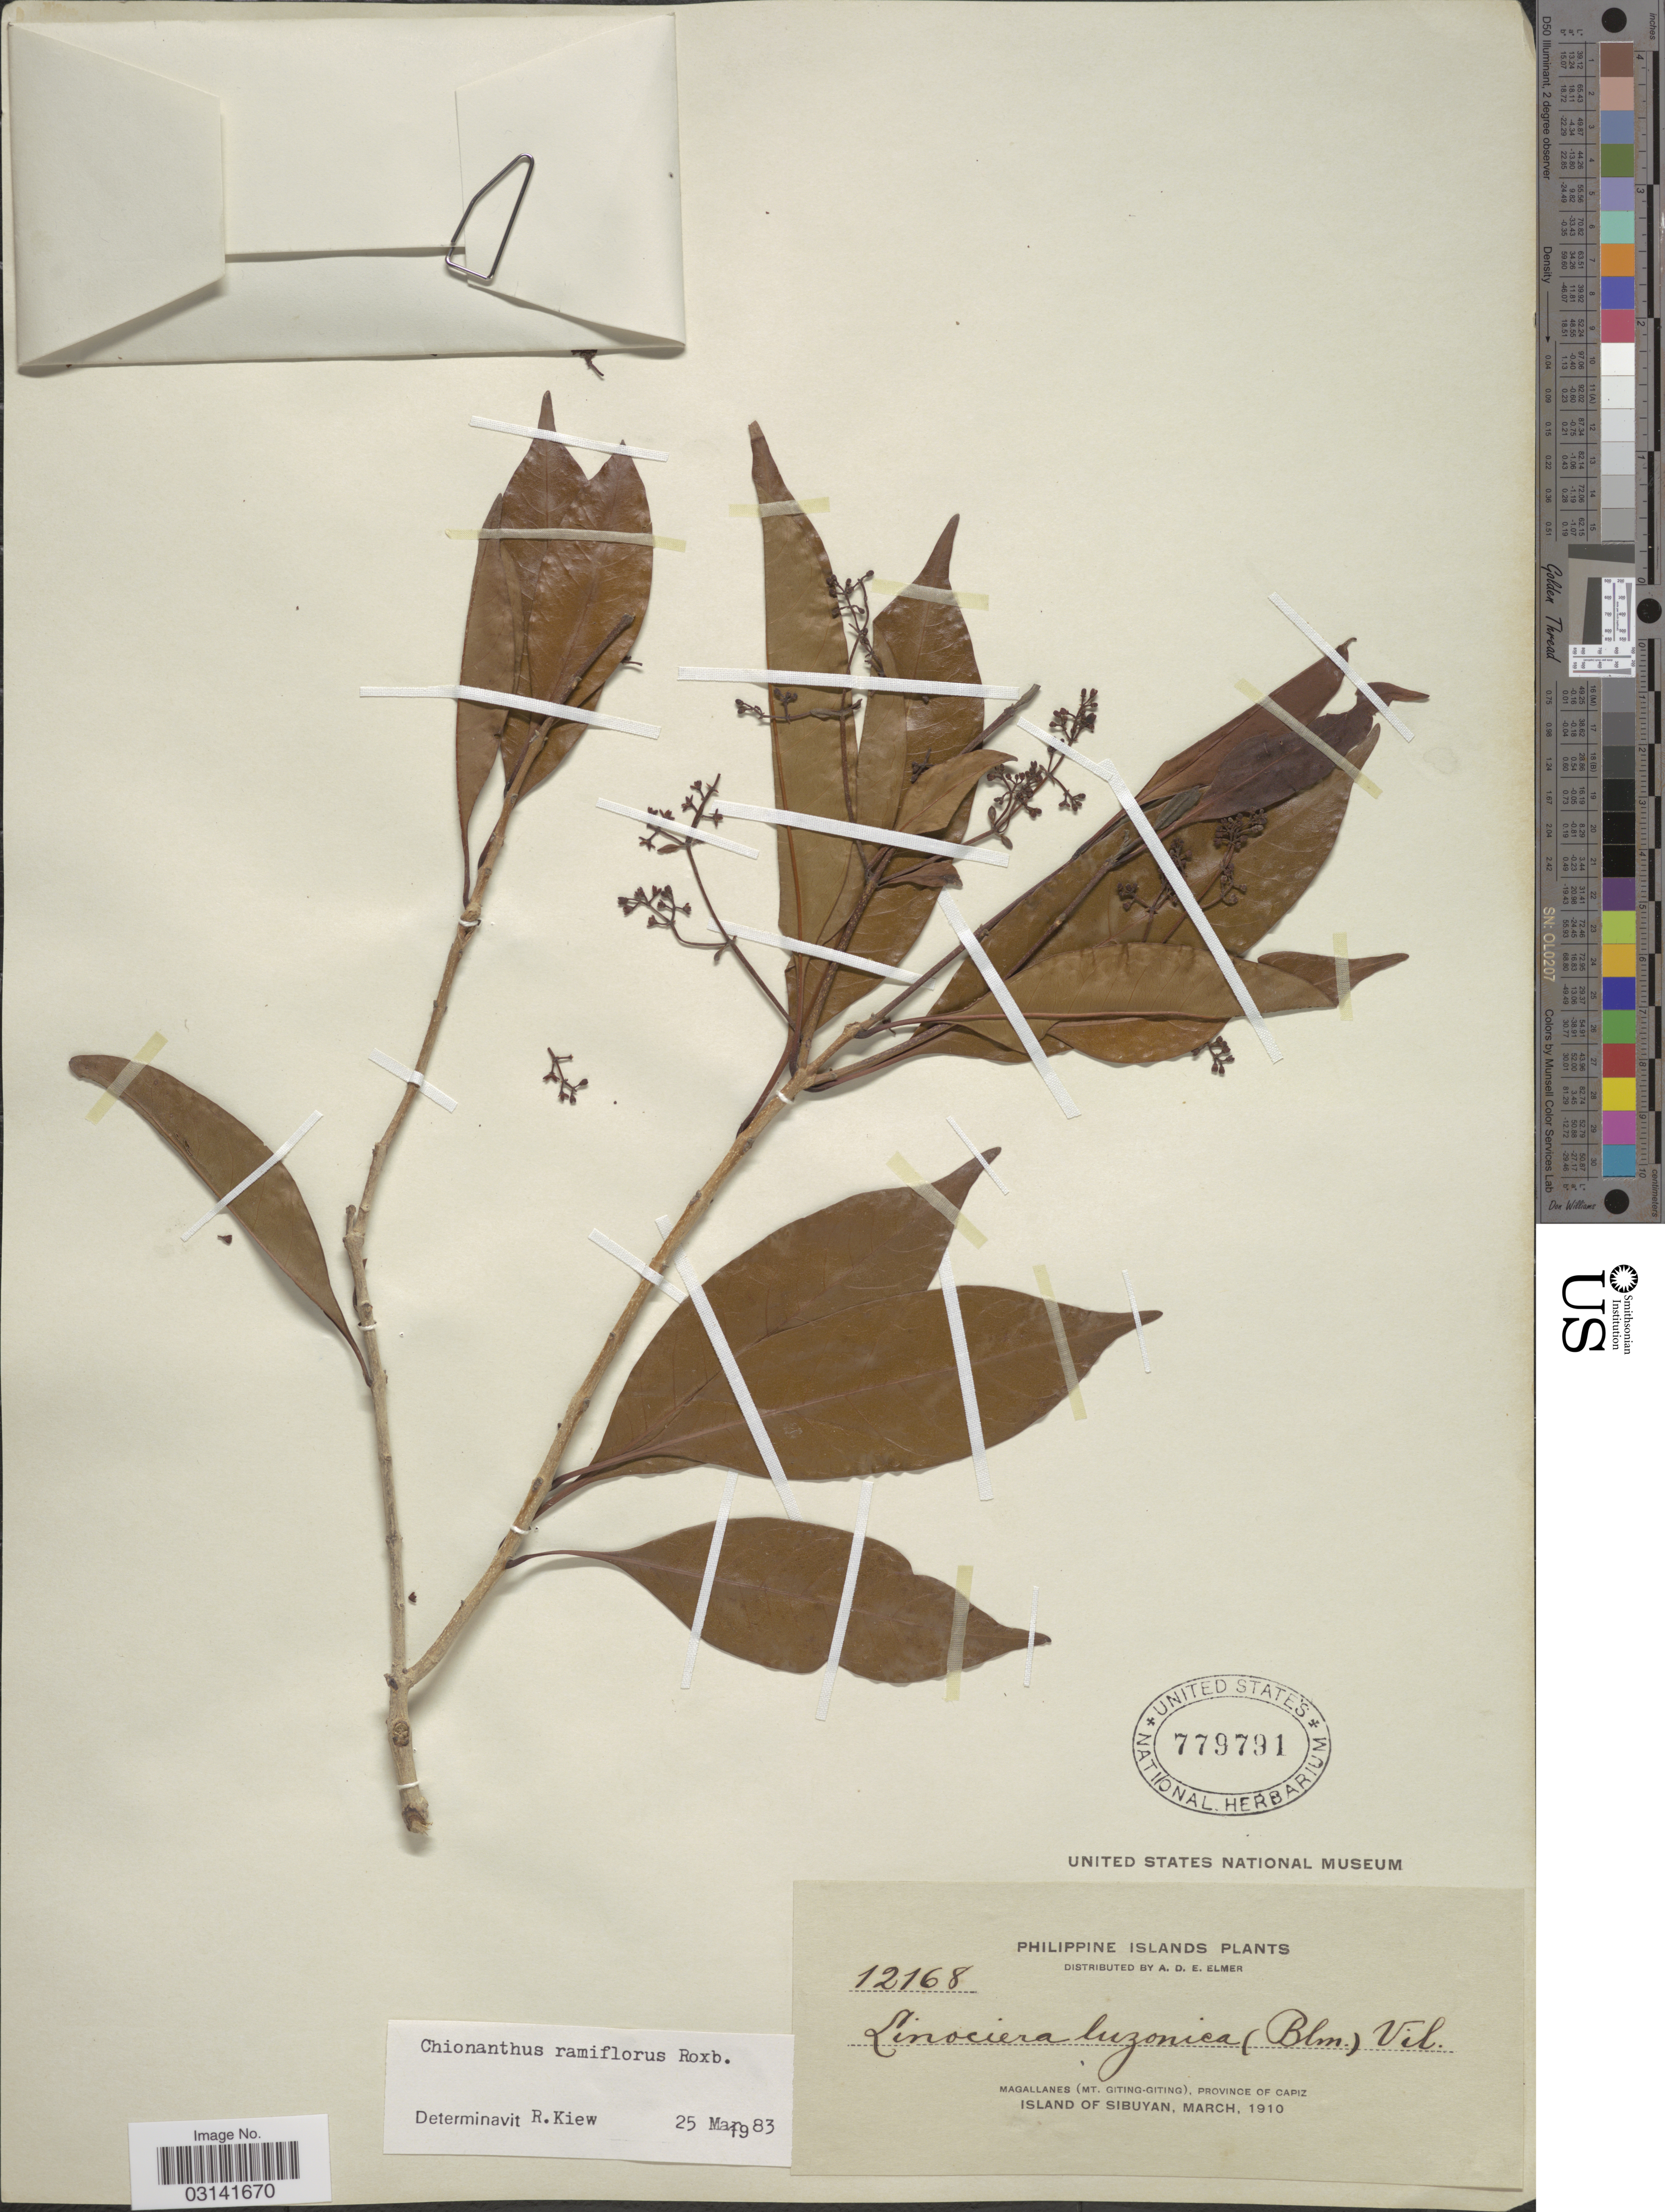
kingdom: Plantae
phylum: Tracheophyta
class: Magnoliopsida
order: Lamiales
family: Oleaceae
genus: Chionanthus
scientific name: Chionanthus ramiflorus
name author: Roxb.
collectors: A. D. E. Elmer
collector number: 12168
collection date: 1910-03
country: Philippines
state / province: Western Visayas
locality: Magallanes (Mt. Giting-Giting), province of Capiz. Island of Sibuyan.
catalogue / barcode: US 779791